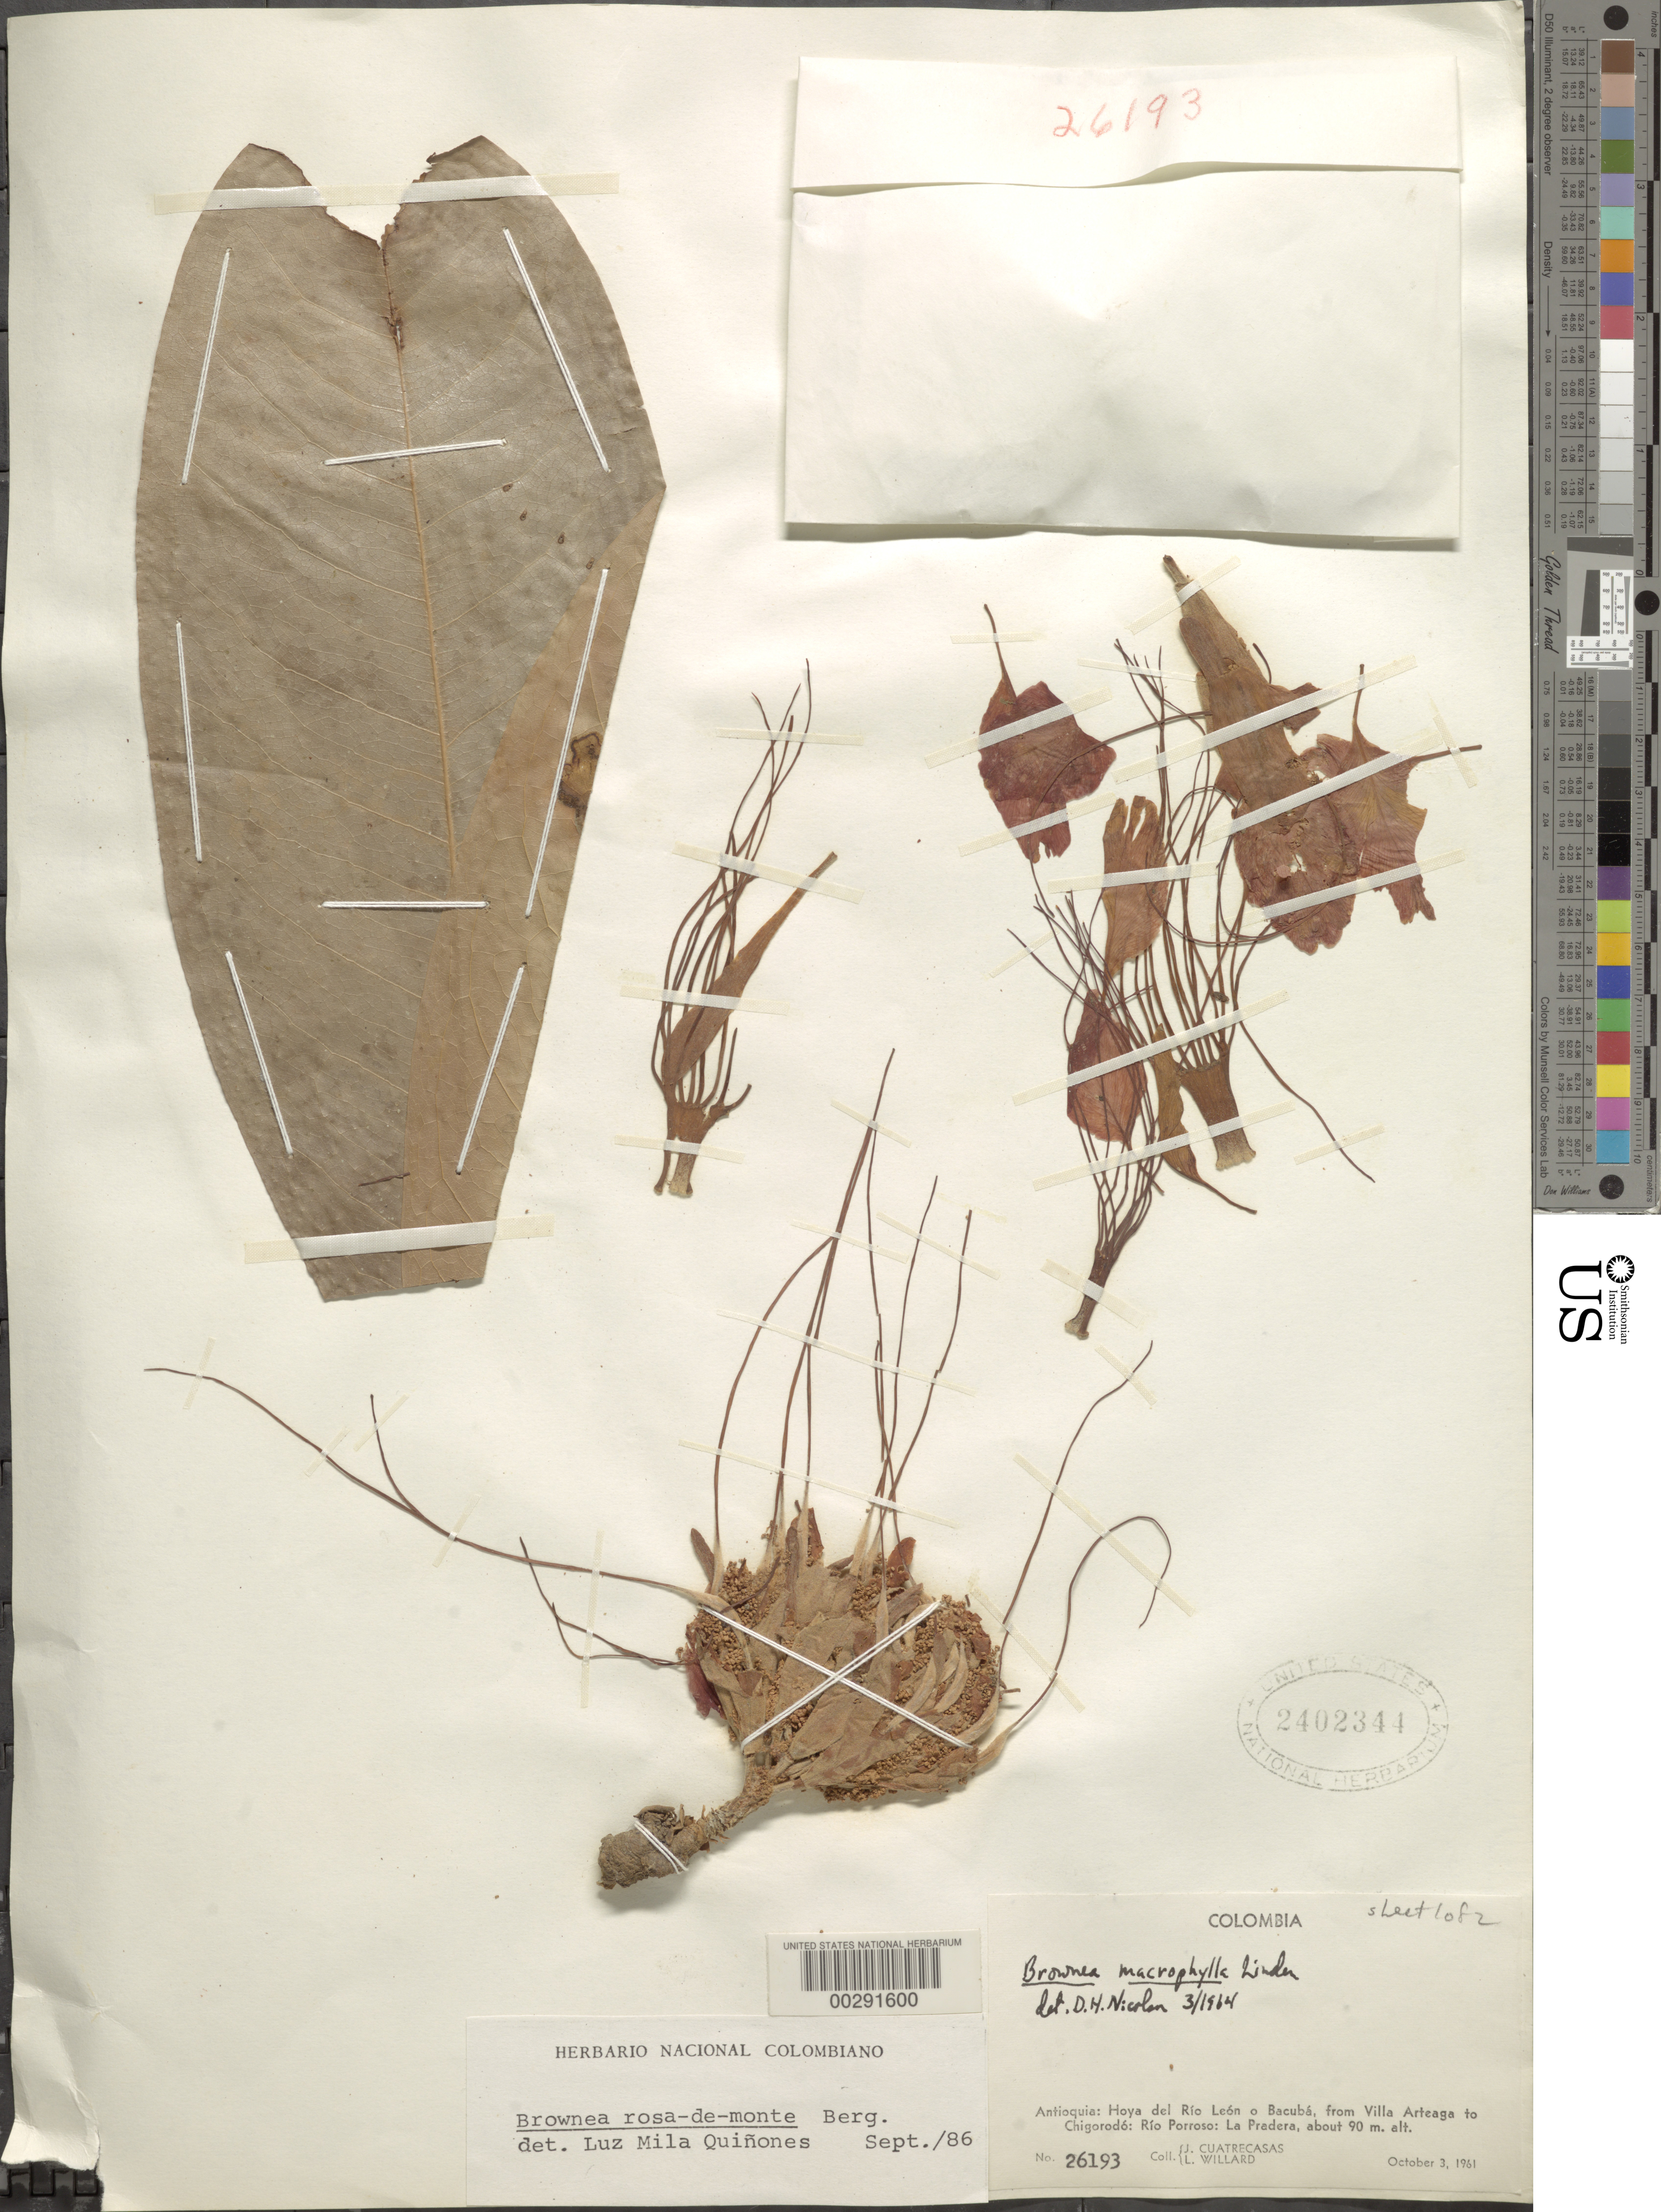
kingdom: Plantae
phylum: Tracheophyta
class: Magnoliopsida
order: Fabales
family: Fabaceae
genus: Brownea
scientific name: Brownea rosa-de-monte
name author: P.J. Bergius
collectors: J. Cuatrecasas & L. Willard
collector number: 26193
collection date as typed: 03 Oct 1961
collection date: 1961-10-03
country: Colombia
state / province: Antioquia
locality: Hoya del Rio Leon o Bacuba, from Villa Arteaga to Chigordo: Rio Porroso: La Pradera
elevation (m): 90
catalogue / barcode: US 2402344